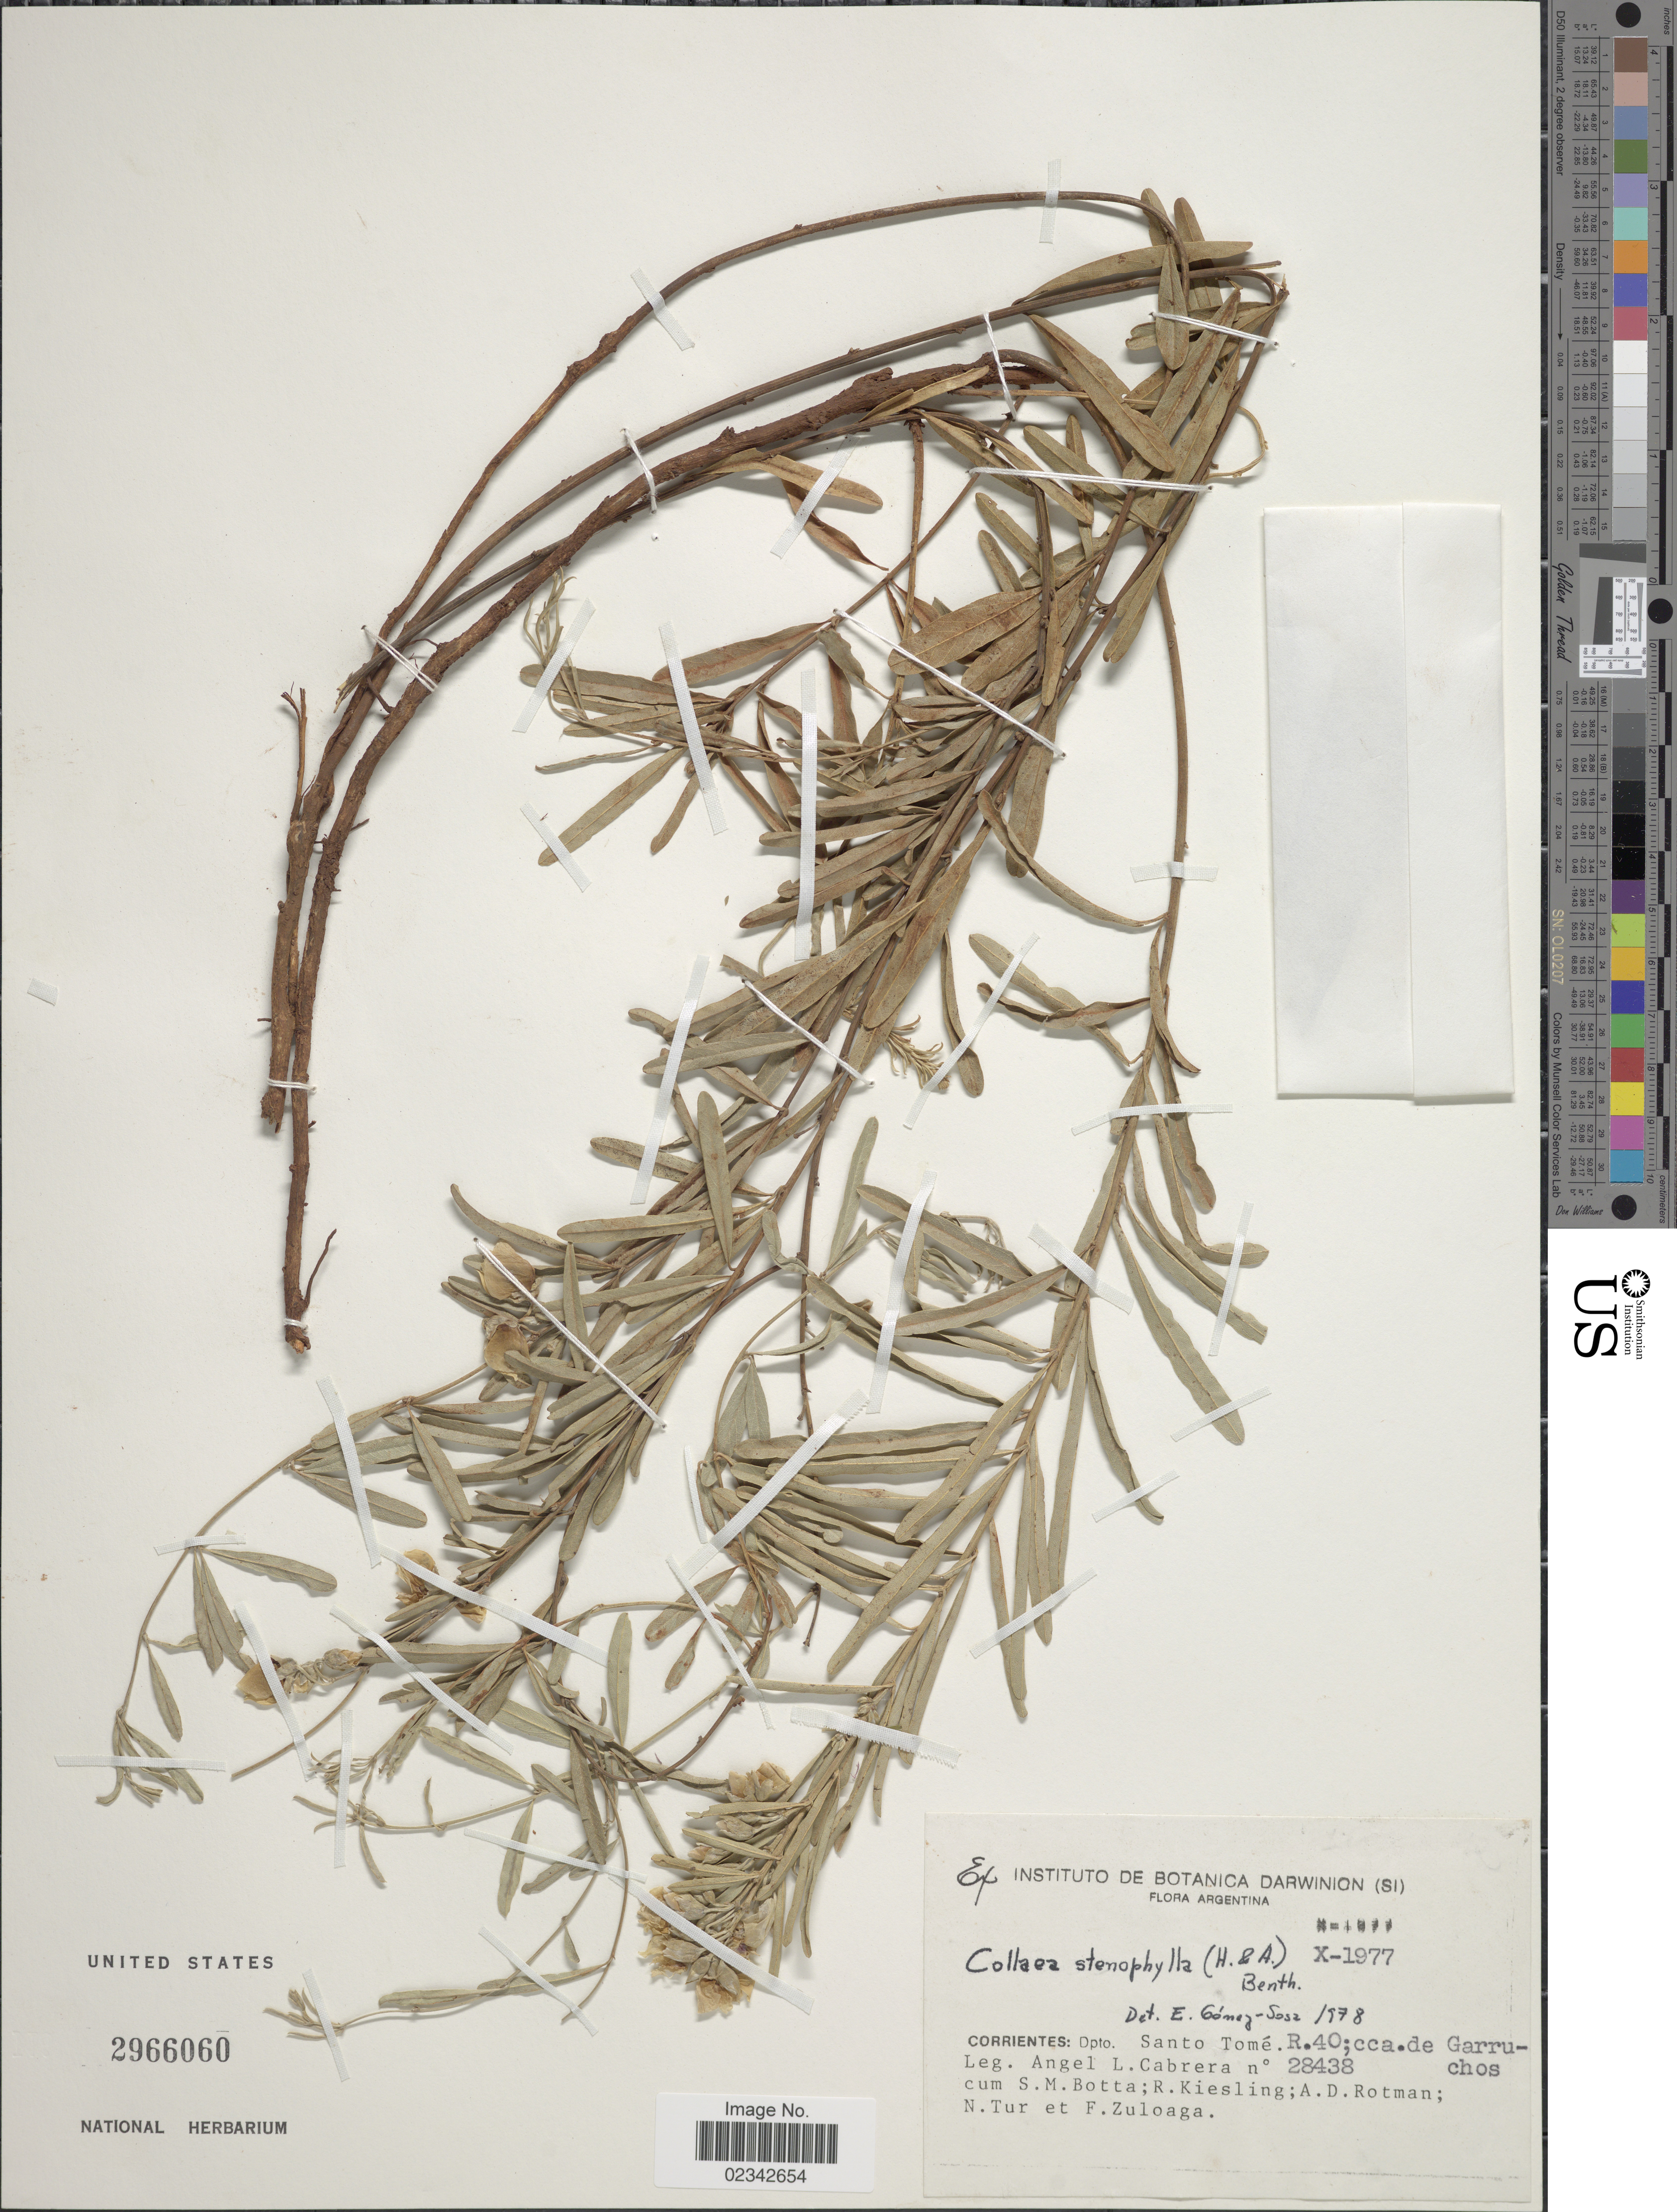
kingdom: Plantae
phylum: Tracheophyta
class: Magnoliopsida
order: Fabales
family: Fabaceae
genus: Collaea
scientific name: Collaea stenophylla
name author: (Hook. & Arn.) Benth.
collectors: A. L. Cabrera, S. Botta, R. Kiesling, A. D. Rotman & et al.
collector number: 28438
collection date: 1977-10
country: Argentina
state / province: Corrientes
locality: Dpto. Santa Tome, R.40; cca. de Garruchos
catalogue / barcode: US 2966060